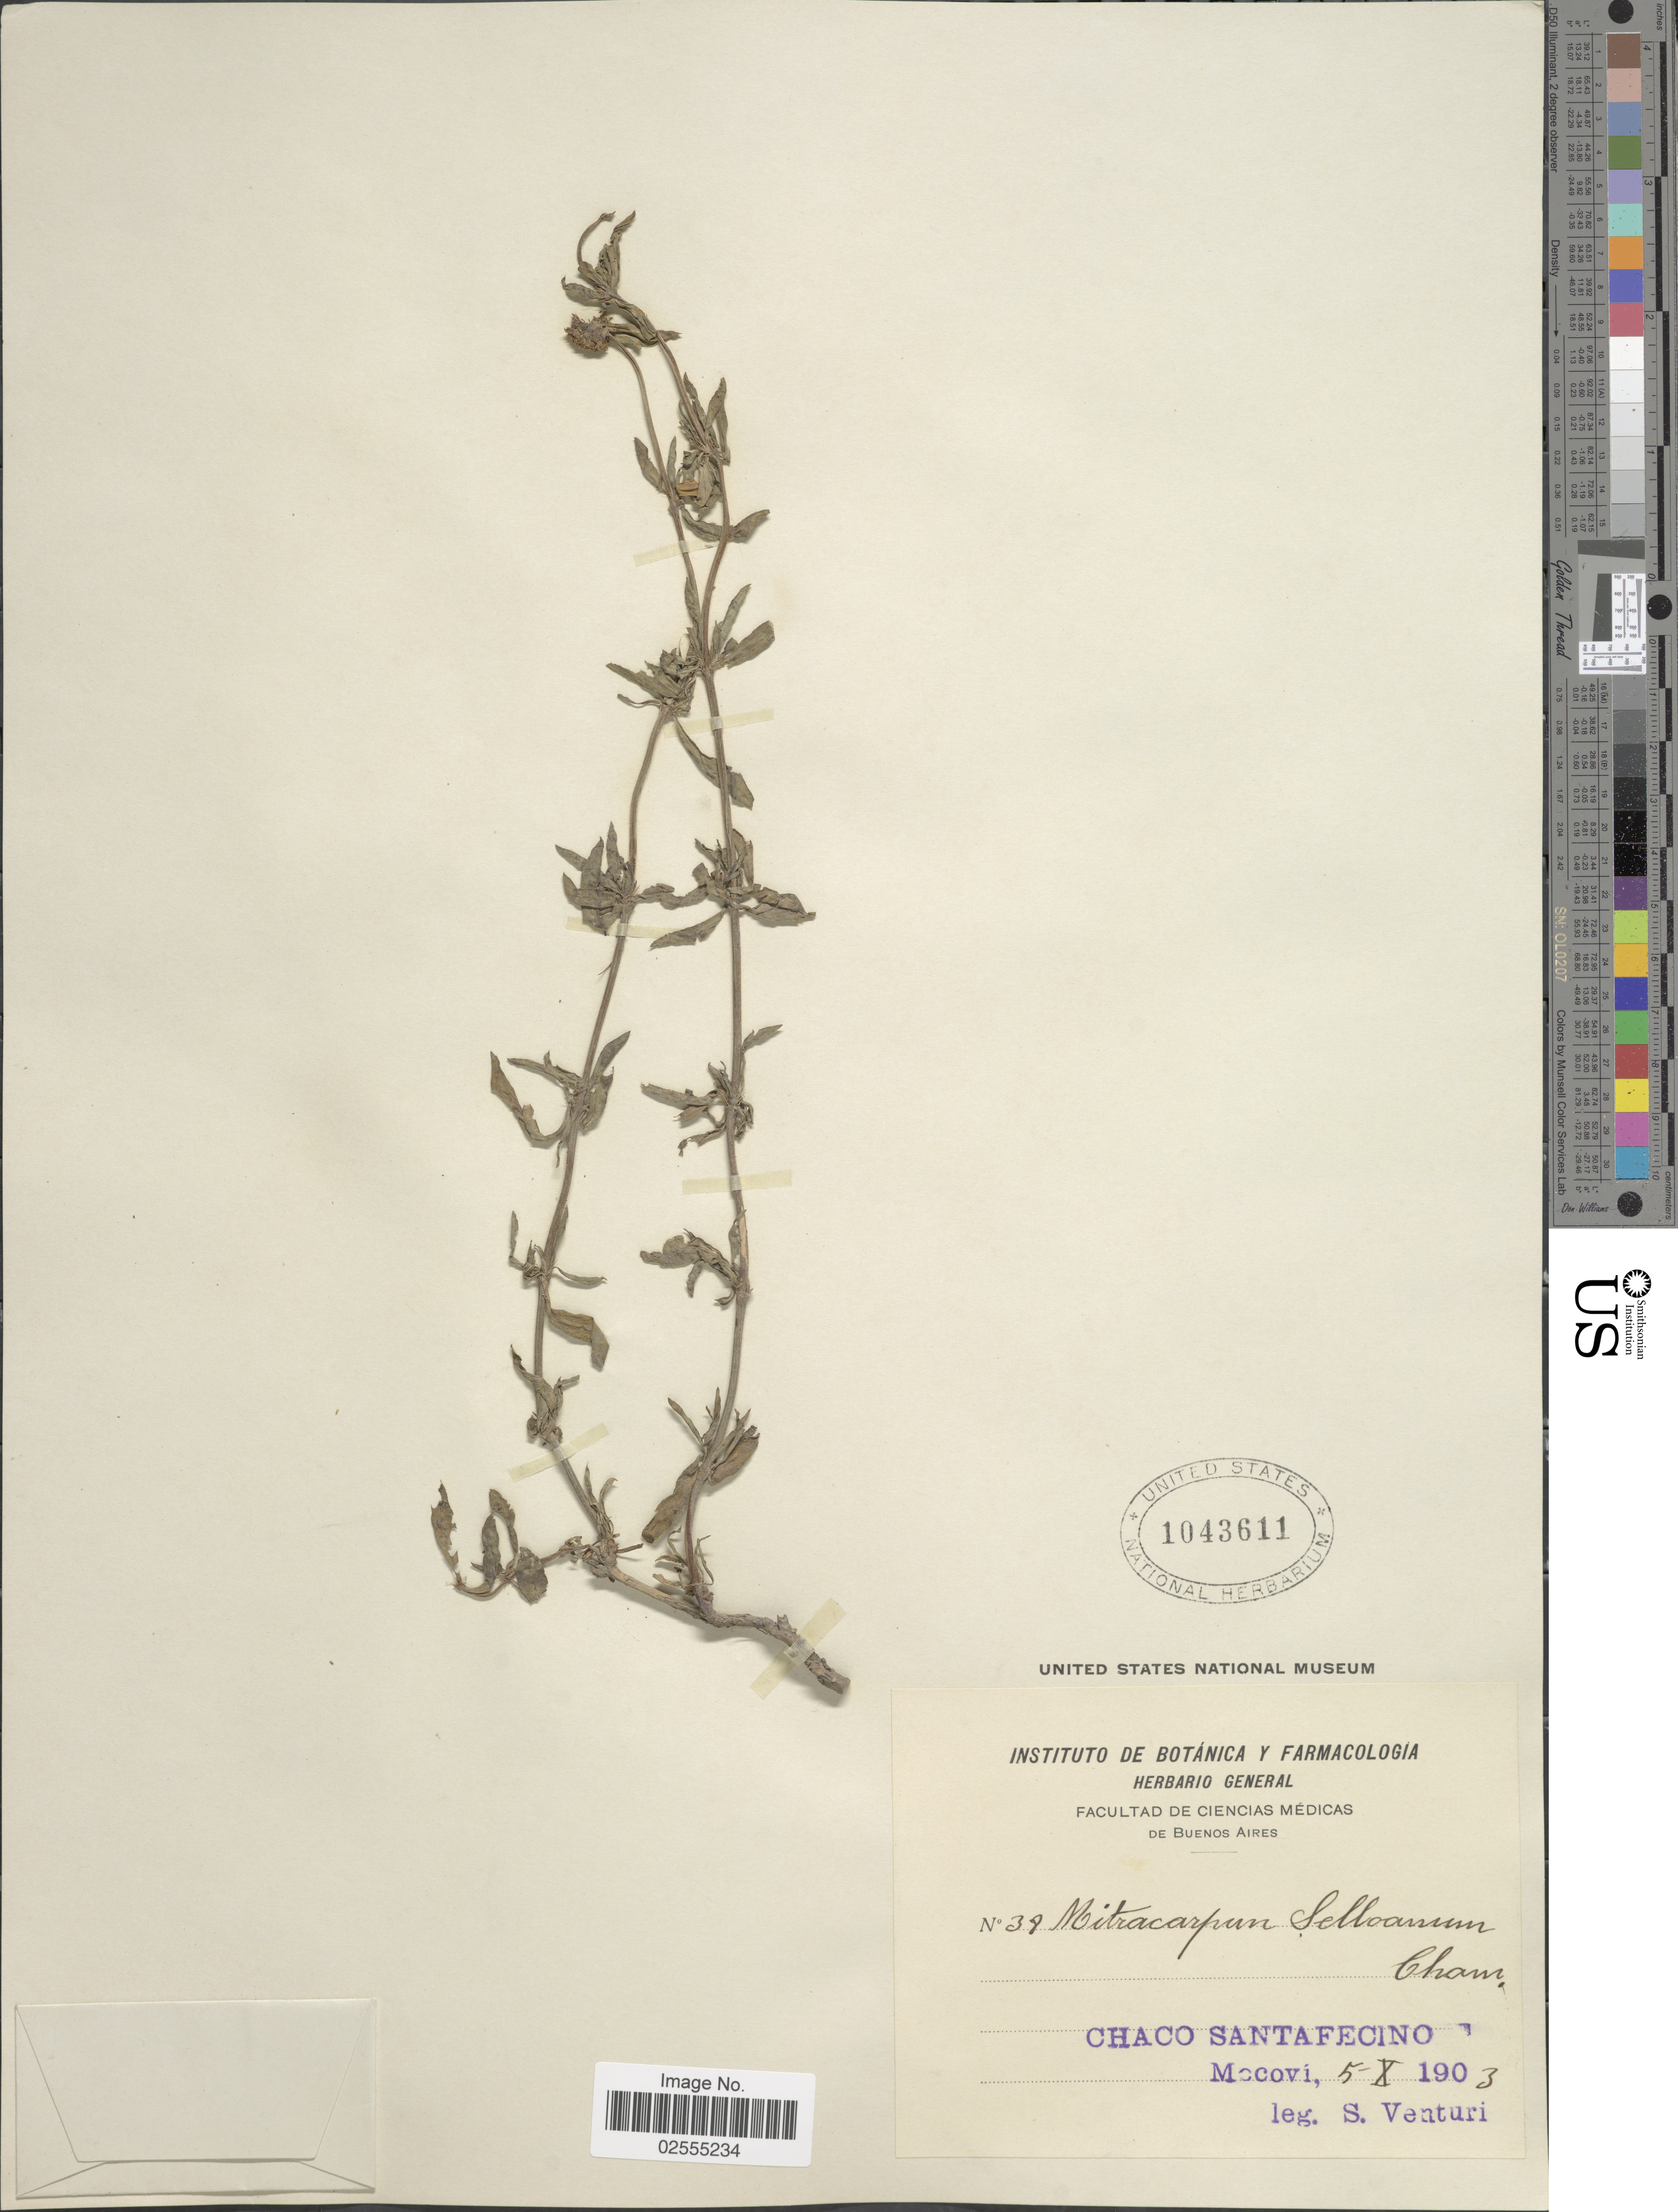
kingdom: Plantae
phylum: Tracheophyta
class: Magnoliopsida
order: Gentianales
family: Rubiaceae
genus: Mitracarpus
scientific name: Mitracarpus megapotamicus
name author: (Spreng.) Kuntze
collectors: S. Venturi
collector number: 39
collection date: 1903-10-05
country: Argentina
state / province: Chaco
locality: Chaco Santafecino, Mocovi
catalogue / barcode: US 1043611